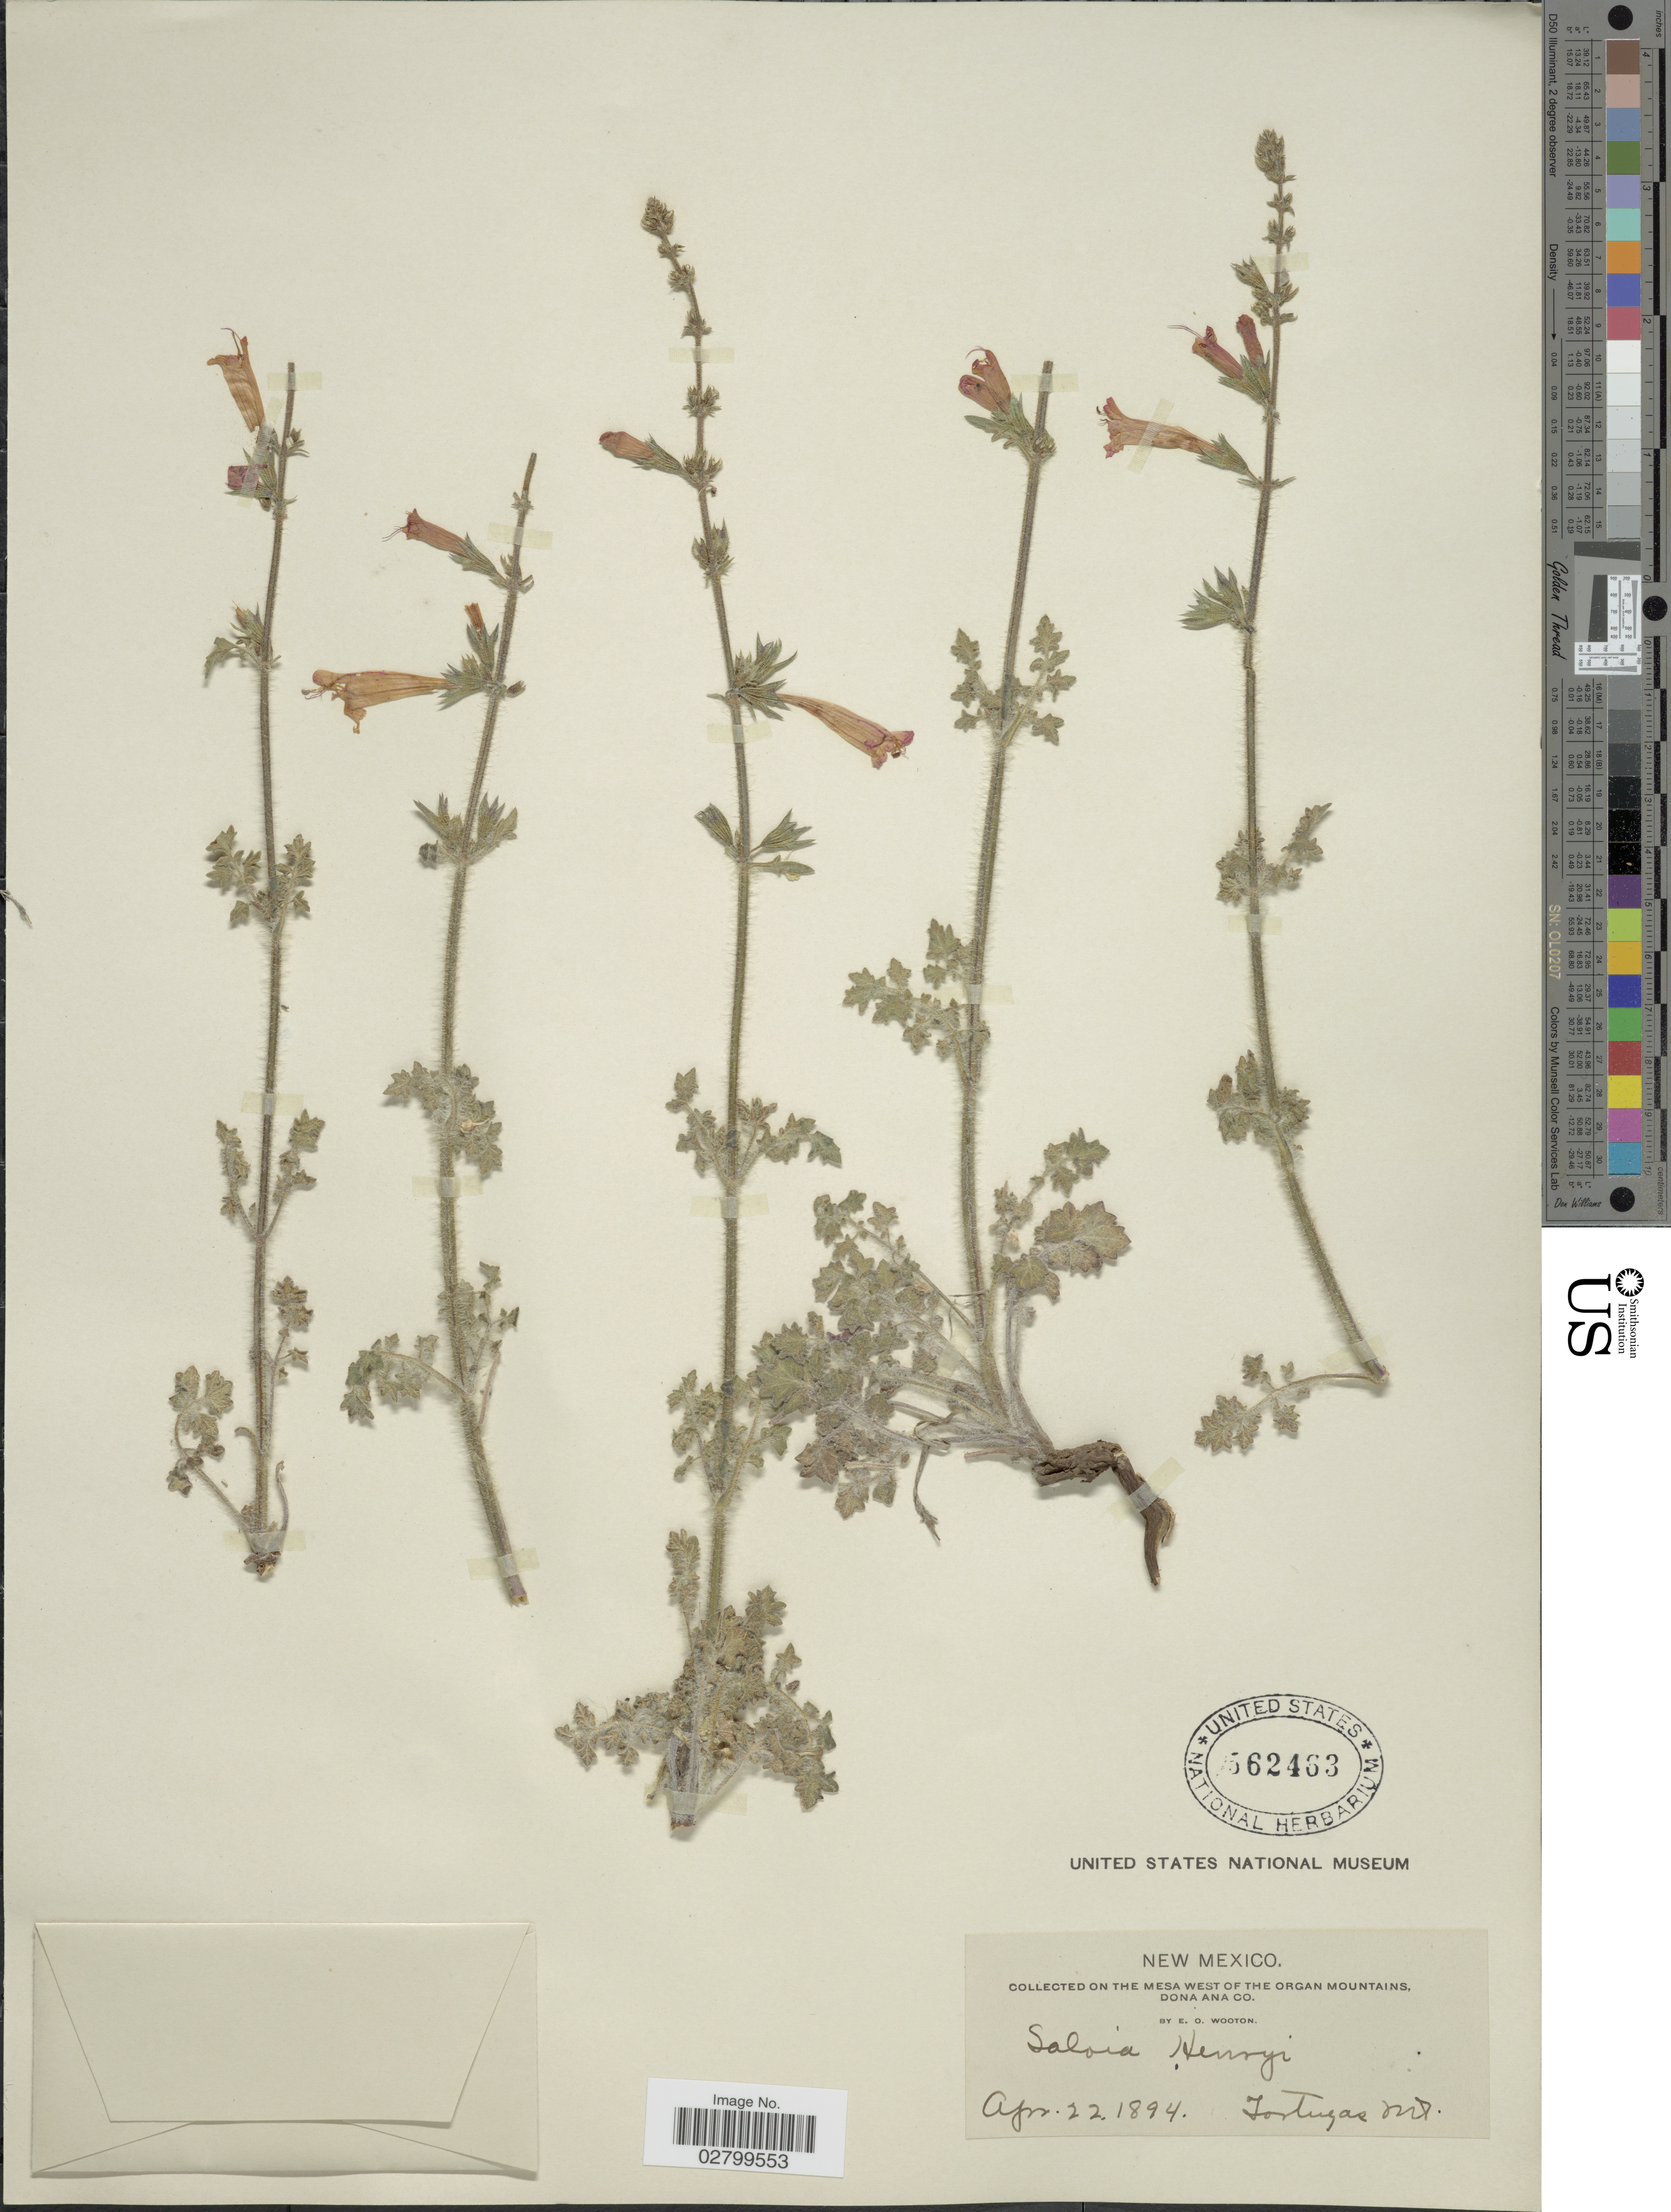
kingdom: Plantae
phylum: Tracheophyta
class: Magnoliopsida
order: Lamiales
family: Lamiaceae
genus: Salvia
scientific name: Salvia henryi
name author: A. Gray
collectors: E. O. Wooton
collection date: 1894-04-22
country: United States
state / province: New Mexico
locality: Mesa West of the Organ Mountains, Dona Ana Co. Tortugas Mt.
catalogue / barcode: US 562463